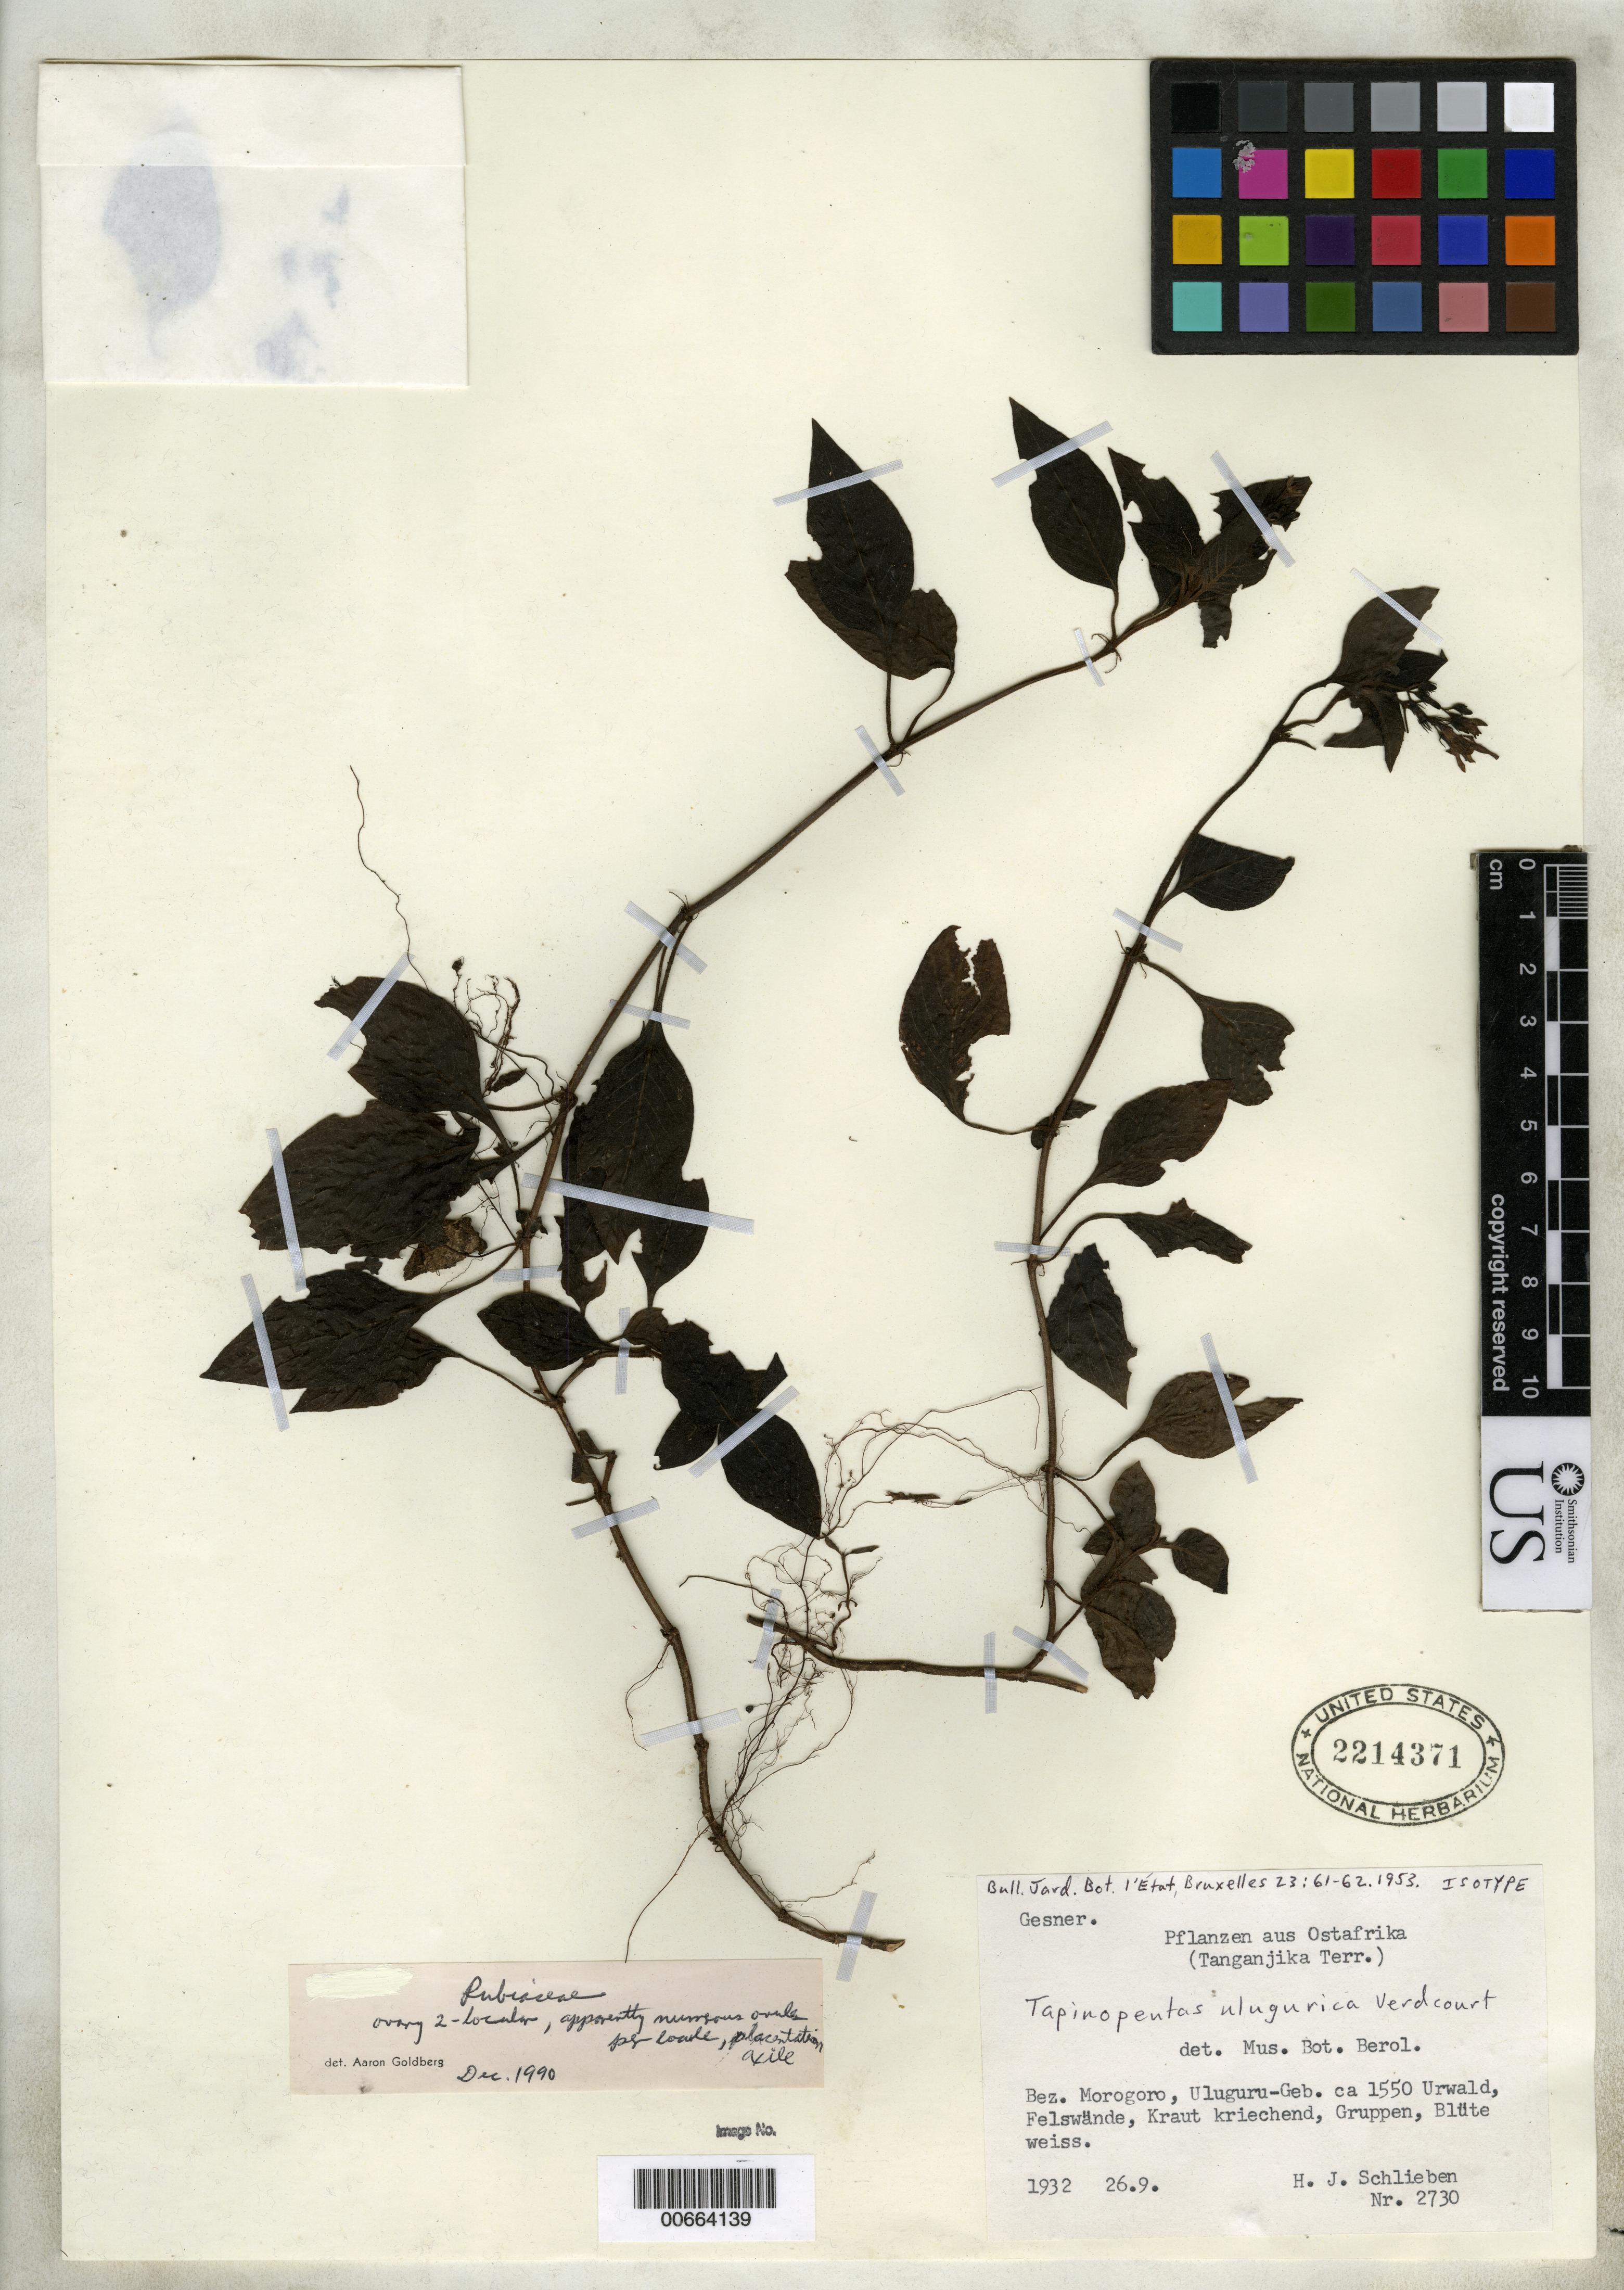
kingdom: Plantae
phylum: Tracheophyta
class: Magnoliopsida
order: Gentianales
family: Rubiaceae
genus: Tapinopentas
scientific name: Tapinopentas ulugurica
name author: Verdc.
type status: Isotype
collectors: H. J. Schlieben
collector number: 2730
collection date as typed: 26 Sep 1932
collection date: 1932-09-26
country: Tanzania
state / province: Morogoro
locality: Uluguru-Geb. ca 1550 Urwald, Felswande, Kraut kriechand, Gruppen.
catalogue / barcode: US 2214371